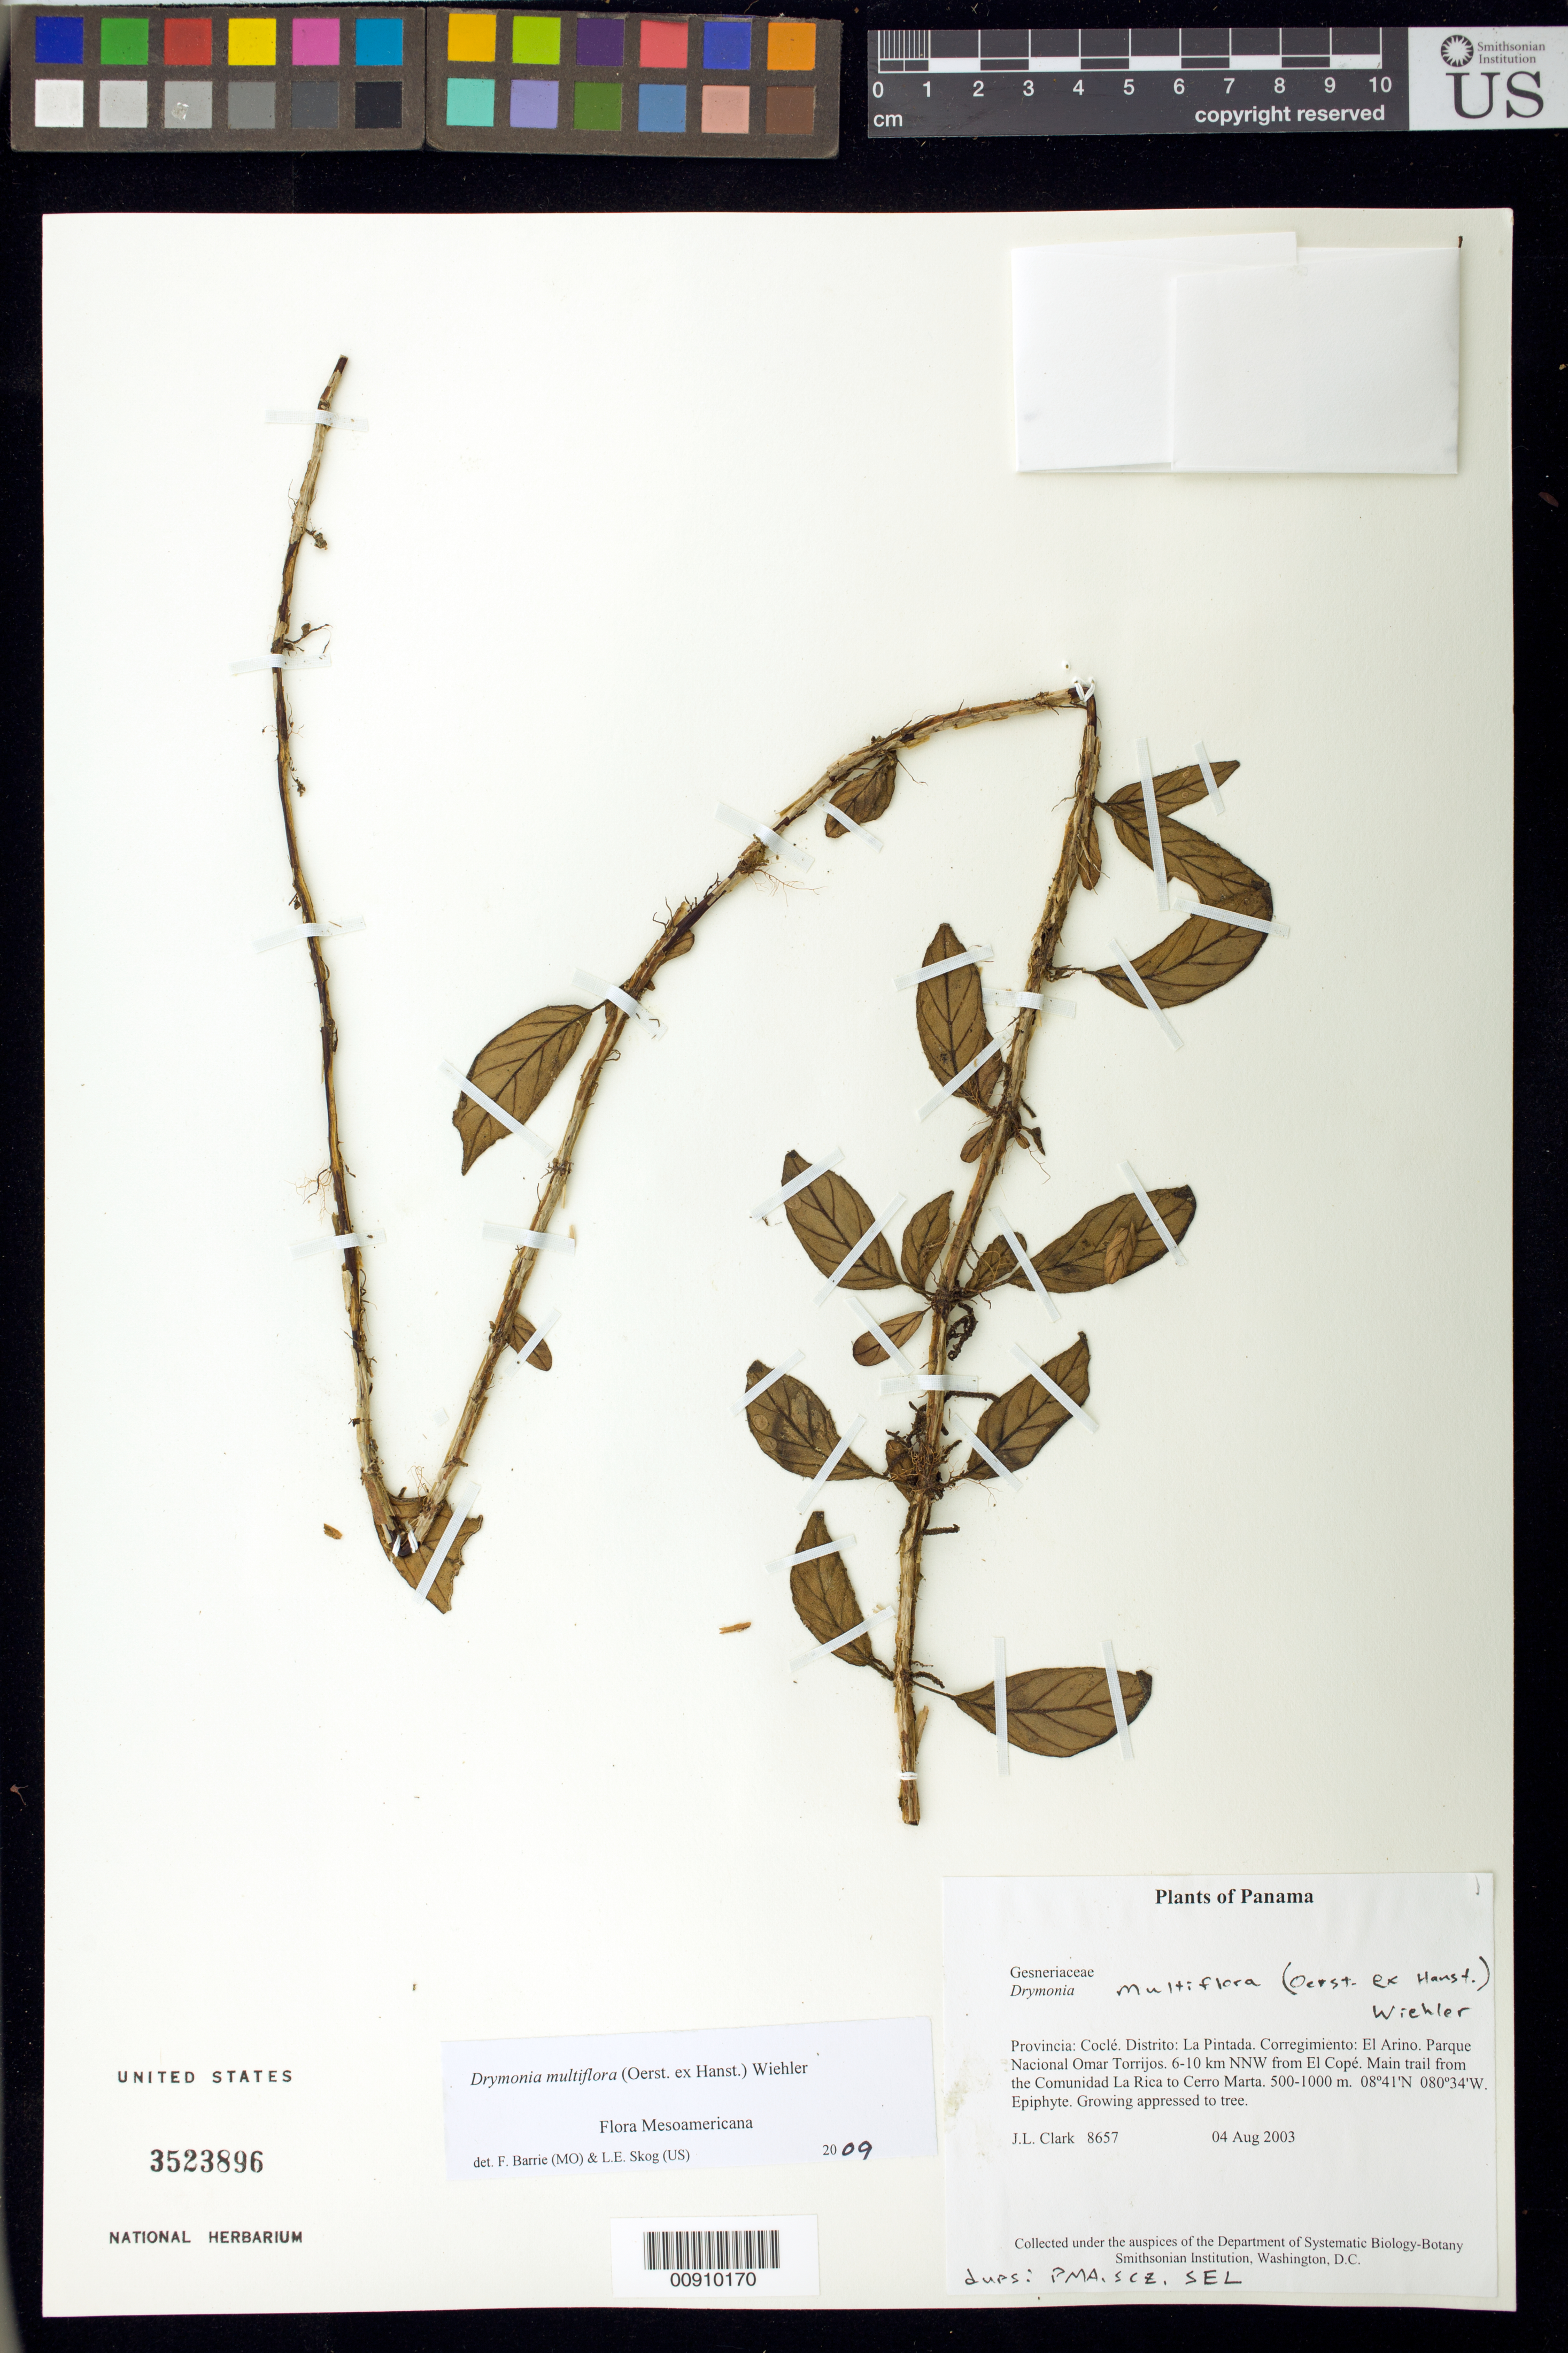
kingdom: Plantae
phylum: Tracheophyta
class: Magnoliopsida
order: Lamiales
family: Gesneriaceae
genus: Drymonia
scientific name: Drymonia sp.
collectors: J. L. Clark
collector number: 8657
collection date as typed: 04 Aug 2003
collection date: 2003-08-04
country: Panama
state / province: Coclé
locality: La Pintada. Corregimiento: El Arino. Parque Nacional Omar Torrijos. 6-10 km NNW from El Copé. Main trail from the Comunidad La Rica to Cerro Marta.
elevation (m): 500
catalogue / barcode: US 3523896